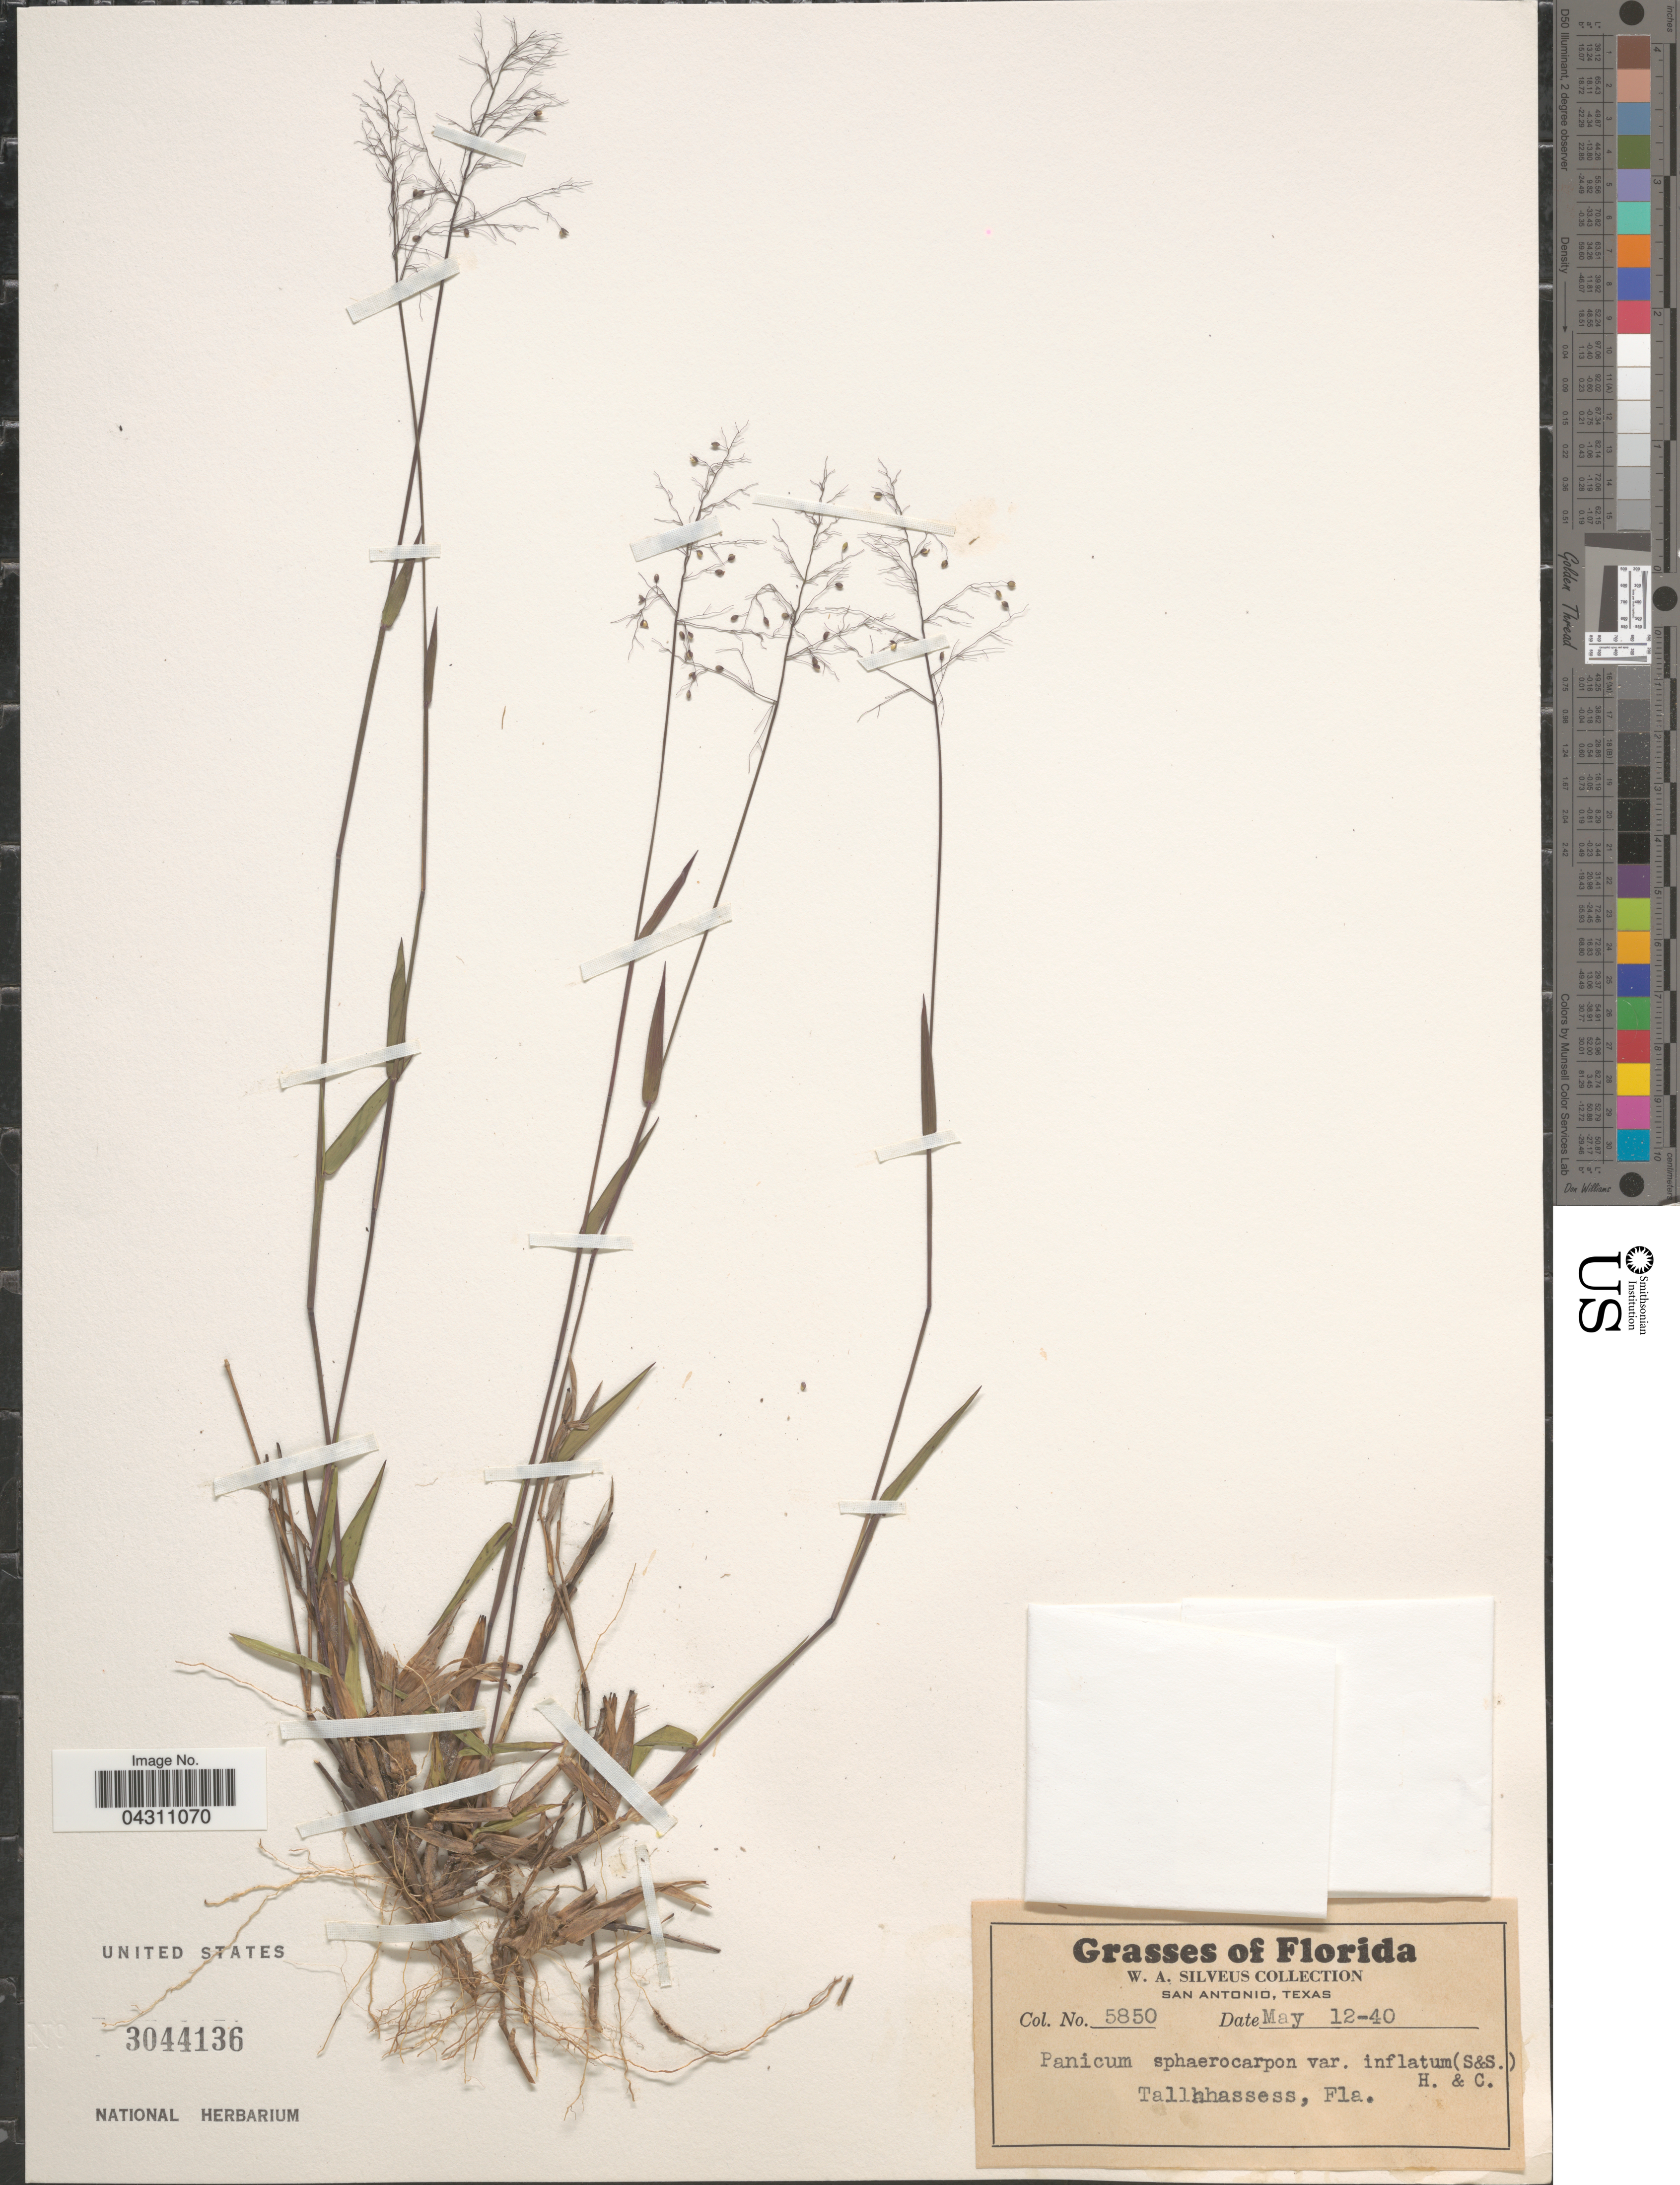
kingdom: Plantae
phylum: Tracheophyta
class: Liliopsida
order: Poales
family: Poaceae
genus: Dichanthelium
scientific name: Dichanthelium sphaerocarpon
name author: (Elliott) Gould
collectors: W. Silveus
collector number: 5850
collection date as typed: Transcribed d/m/y: 12/5/40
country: United States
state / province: Florida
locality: Tallahassess.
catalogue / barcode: US 3044136